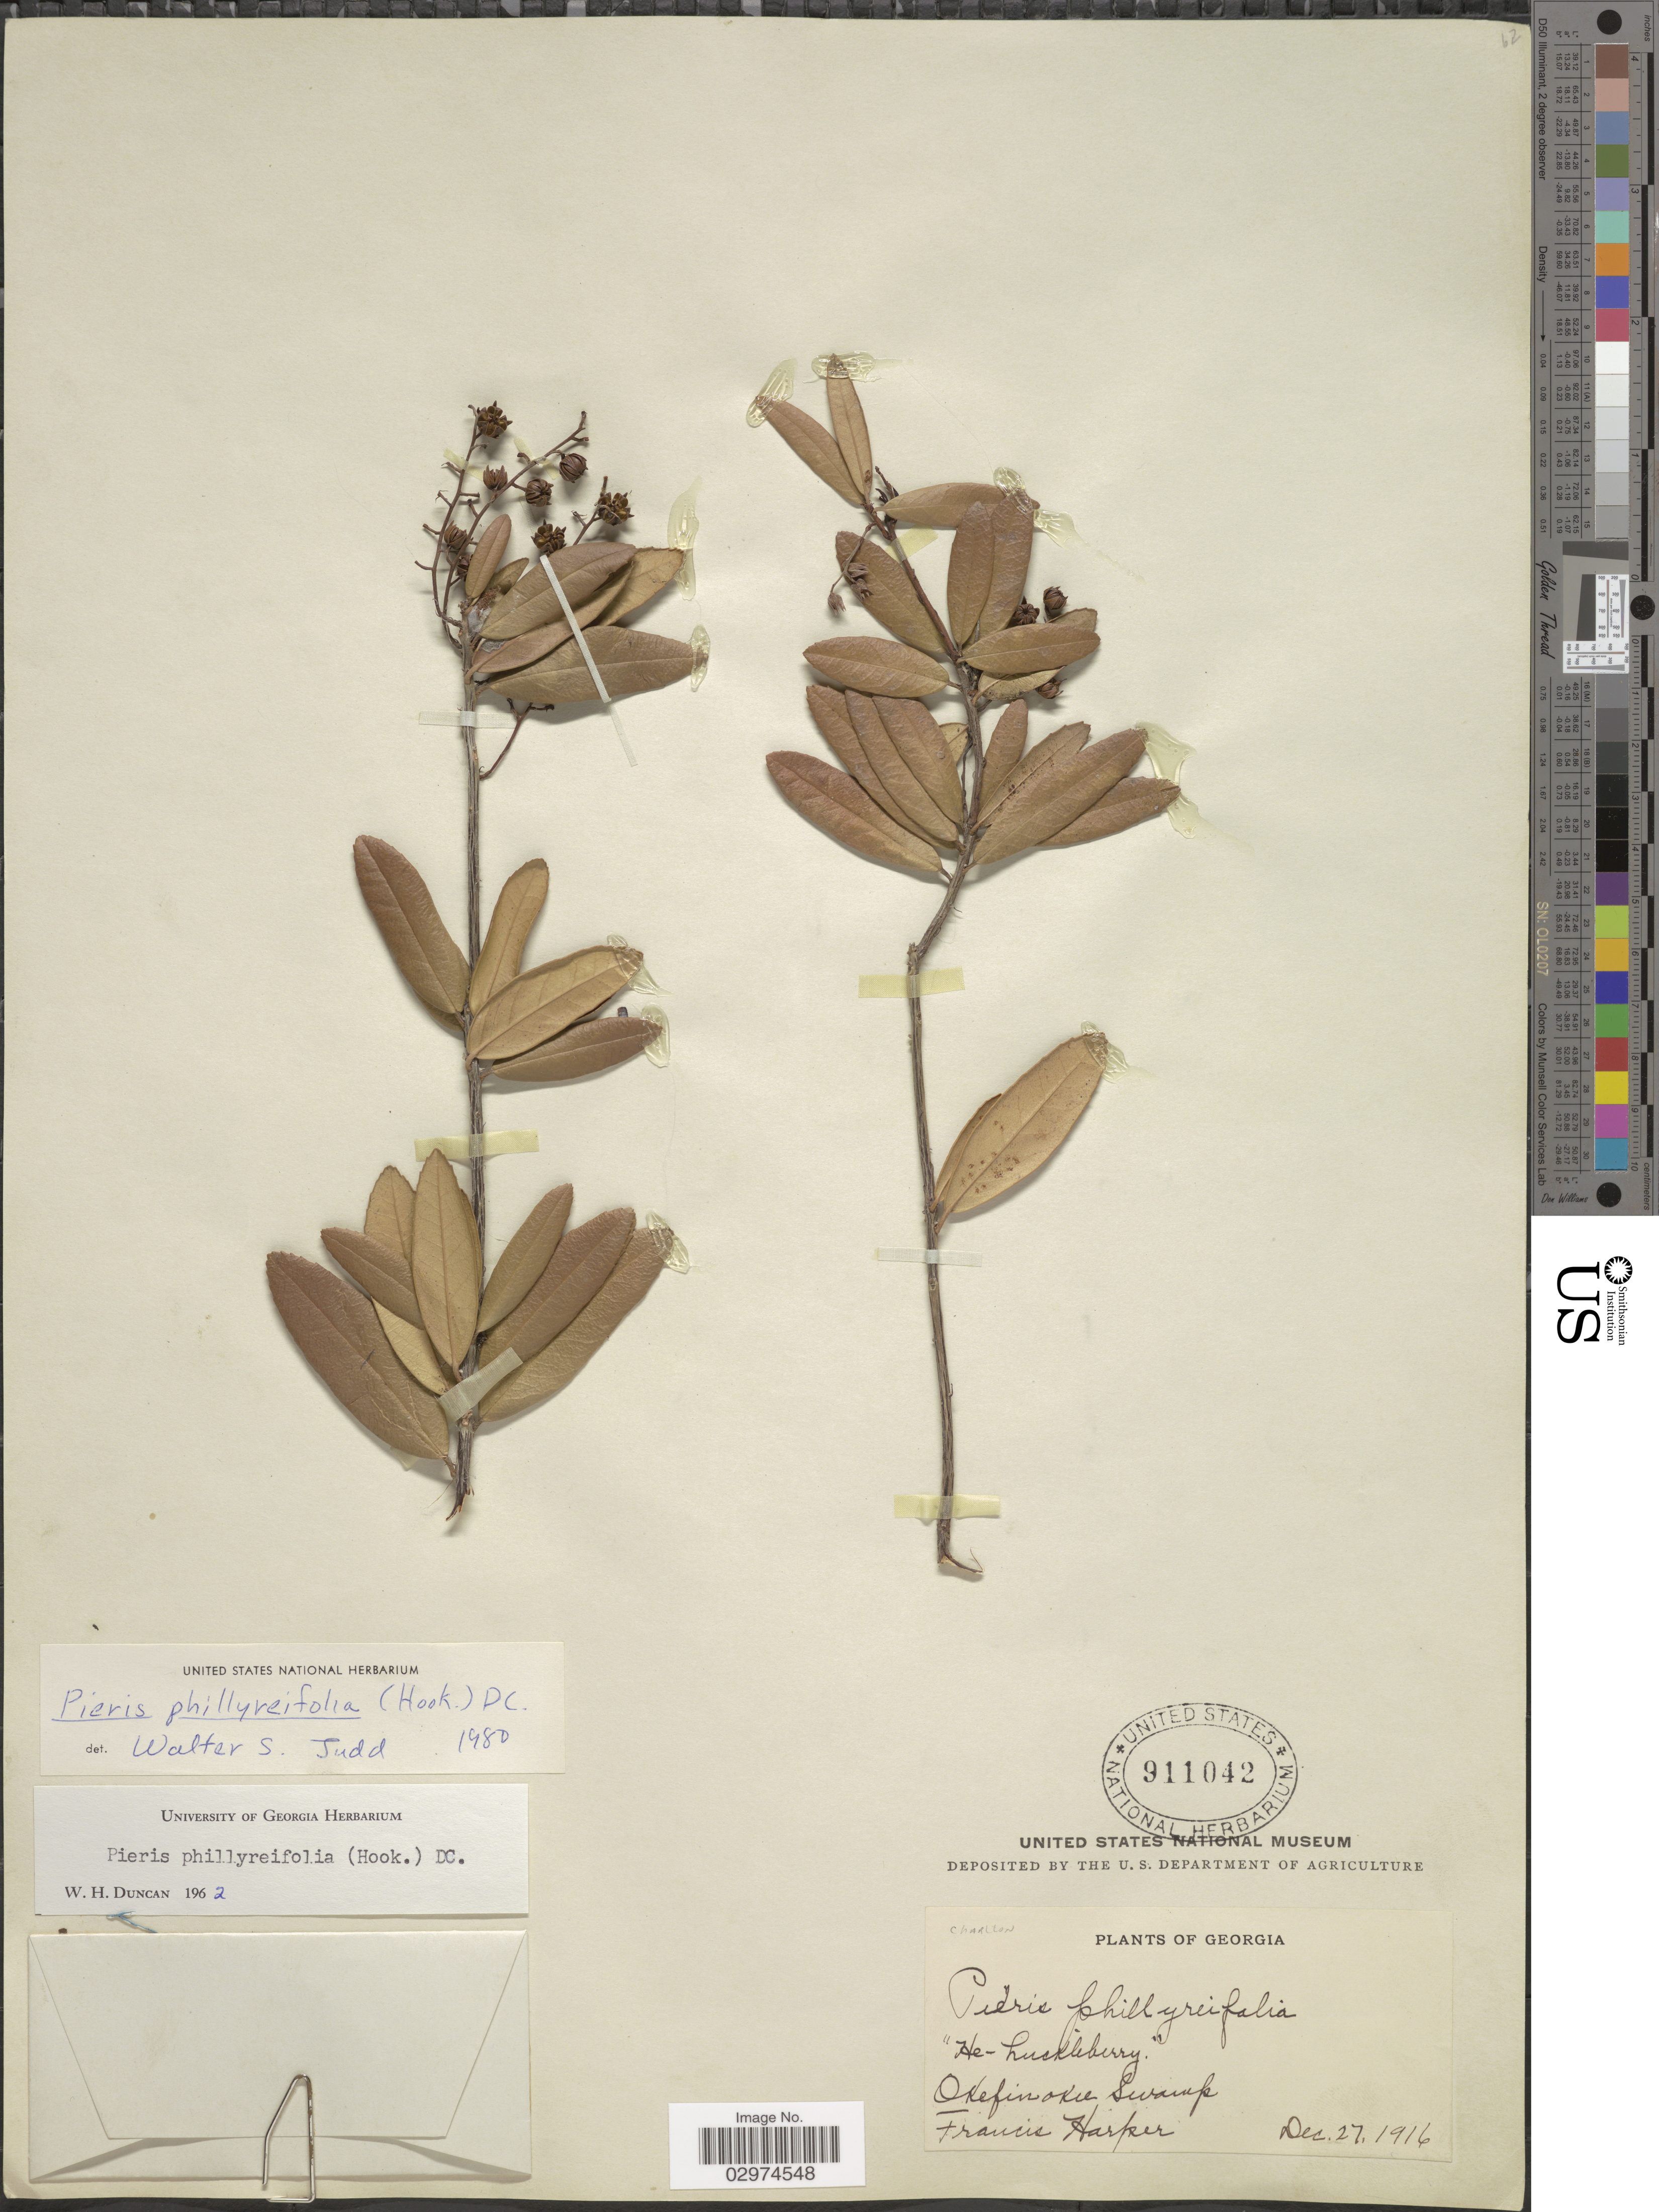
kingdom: Plantae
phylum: Tracheophyta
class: Magnoliopsida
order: Ericales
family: Ericaceae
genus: Pieris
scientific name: Pieris phillyreifolia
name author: (Hook.) DC.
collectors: F. Harper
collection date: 1916-12-27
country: United States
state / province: Georgia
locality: Okefinokee Swamp.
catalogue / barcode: US 911042